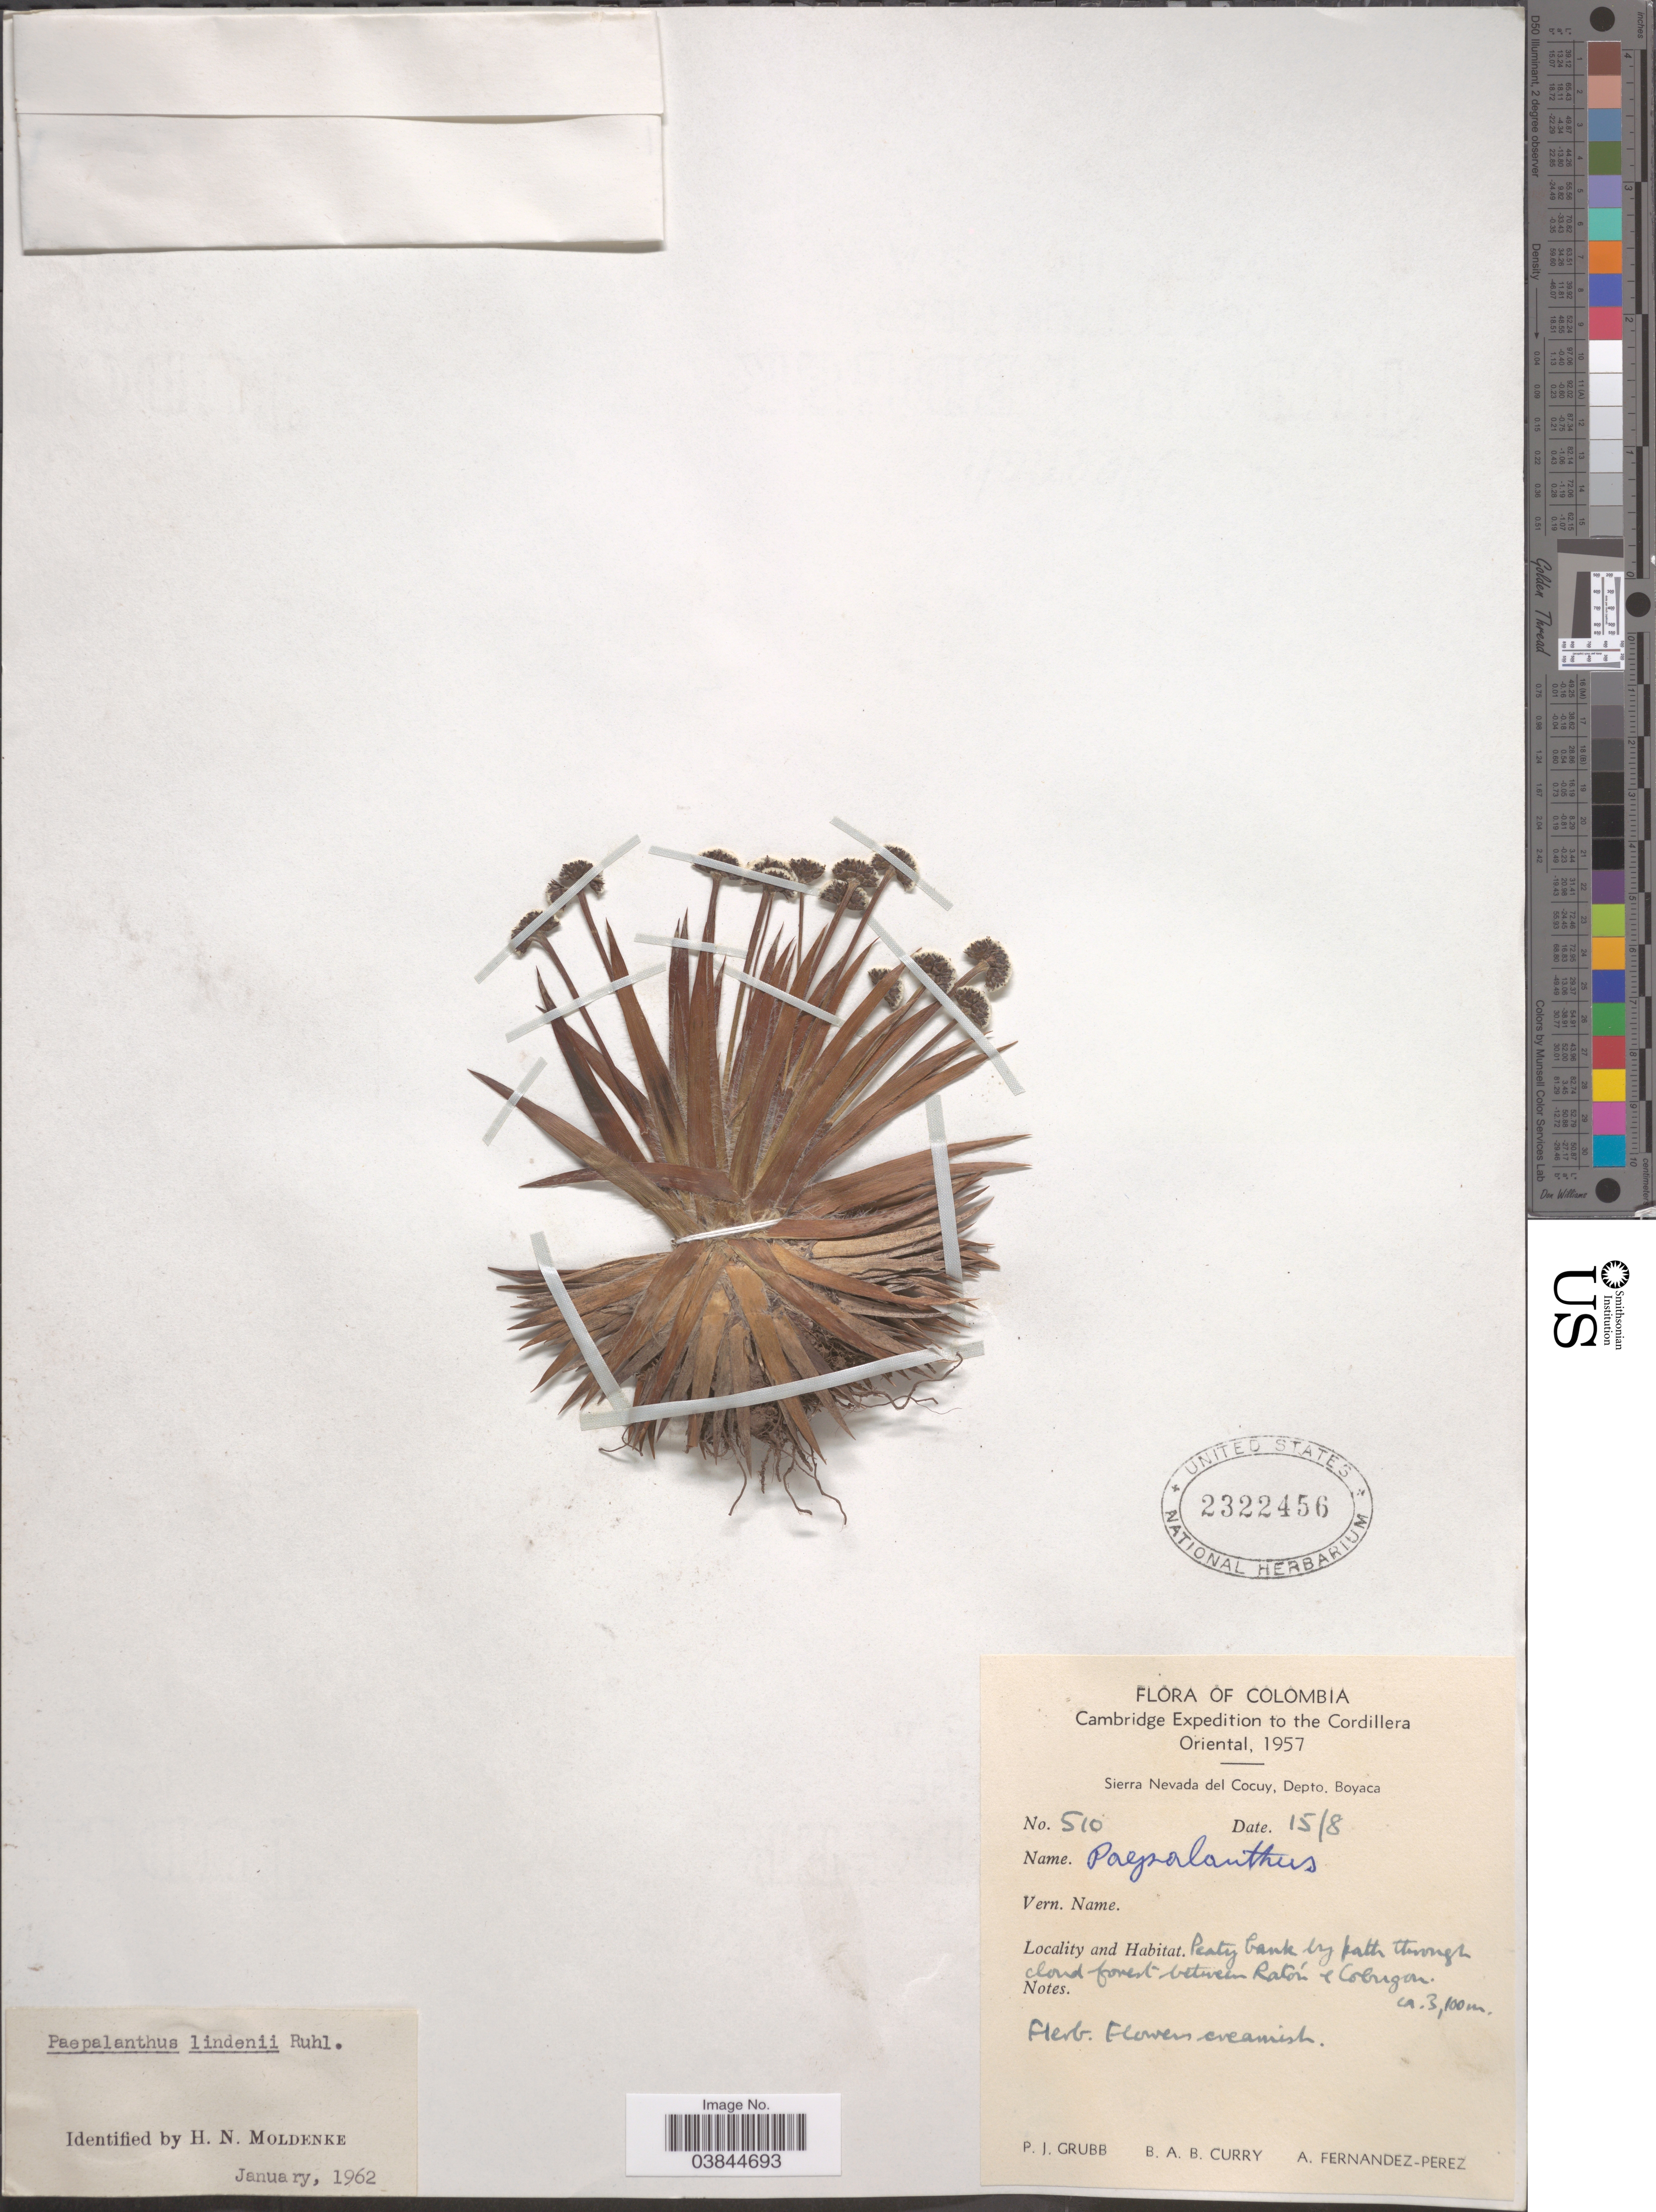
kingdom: Plantae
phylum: Tracheophyta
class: Liliopsida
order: Poales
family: Eriocaulaceae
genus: Paepalanthus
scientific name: Paepalanthus lindenii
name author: Ruhland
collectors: P. J. Grubb, B. A. B. Curry & A. Fernández-Pérez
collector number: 510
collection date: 1957-08-15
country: Colombia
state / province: Boyacá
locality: The Cordillera Oriental. Sierra Nevada del Cocuy, Depto. Boyaca. Between Ratón and Cobugon.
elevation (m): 3100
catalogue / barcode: US 2322456